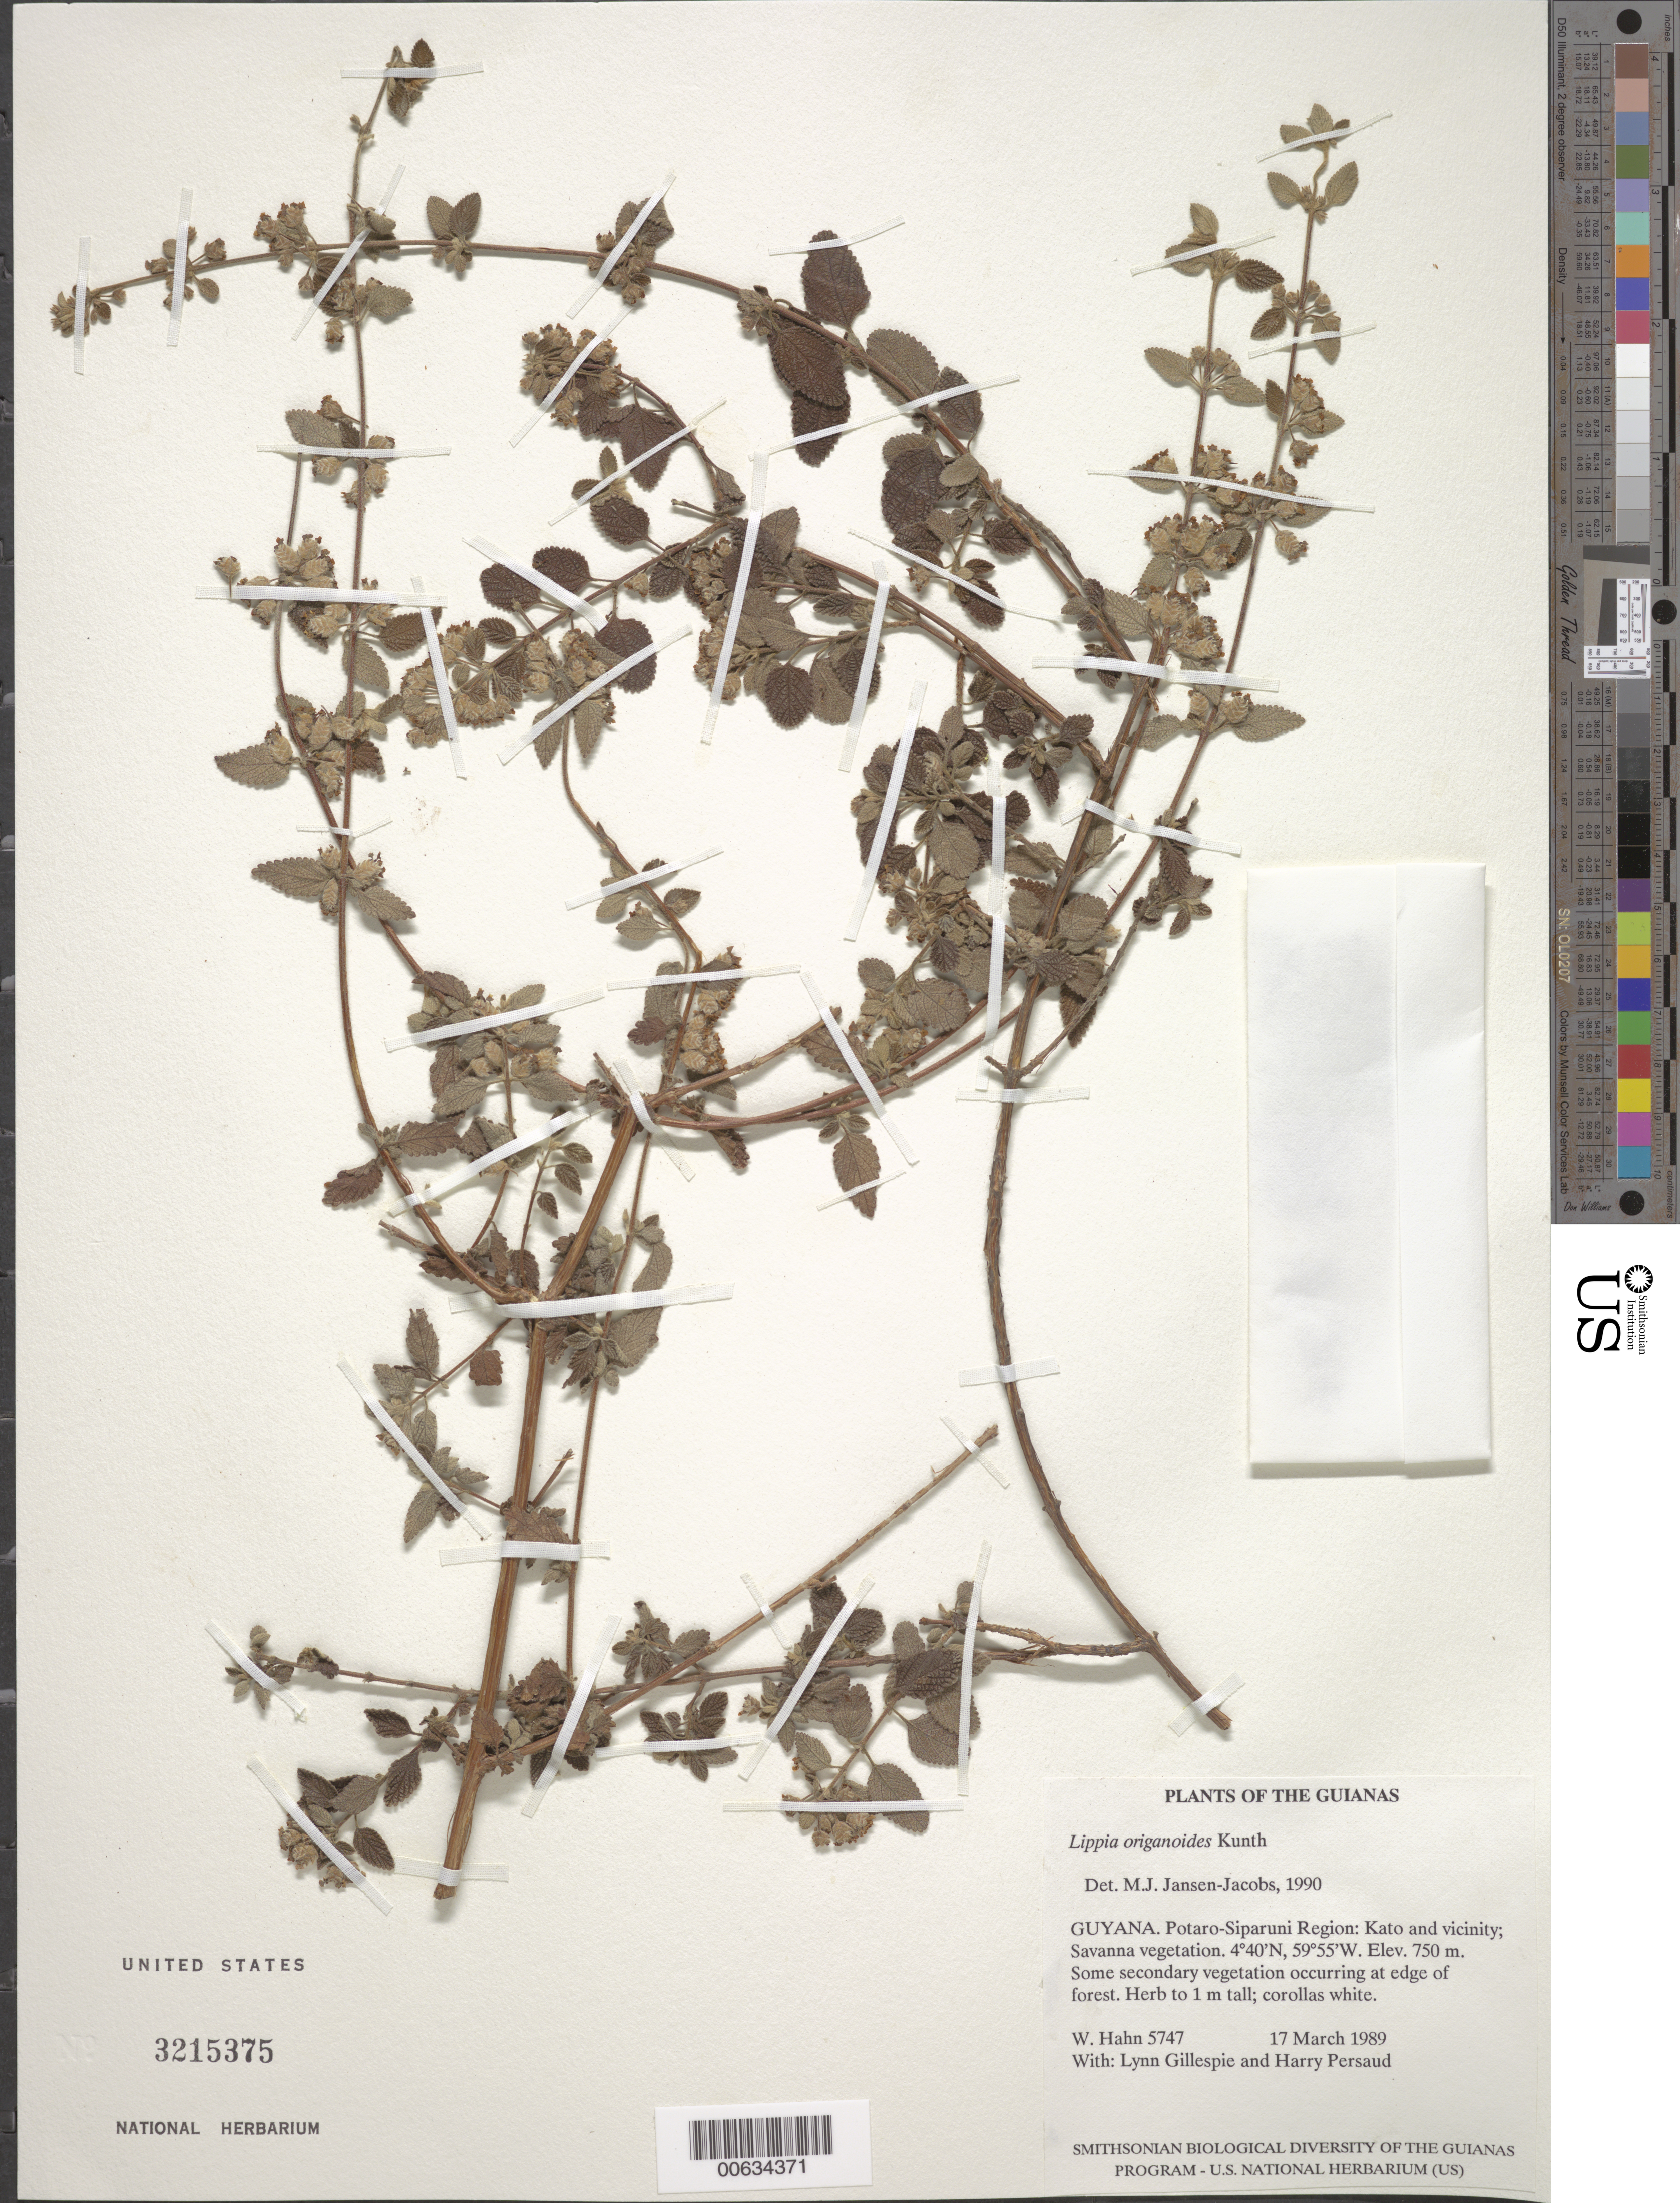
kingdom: Plantae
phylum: Tracheophyta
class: Magnoliopsida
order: Lamiales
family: Verbenaceae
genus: Lippia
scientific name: Lippia origanoides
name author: Kunth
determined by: Jansen-Jacobs, M. J., (U), Nationaal Herbarium Nederland, Utrecht University branch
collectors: W. Hahn, L. J. Gillespie & H. Persaud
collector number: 5747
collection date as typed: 17 March 1989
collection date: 1989-03-17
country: Guyana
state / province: Potaro-Siparuni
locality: Kato and vicinity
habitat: Savanna vegetation. Some secondary vegetation occurring at edge of forest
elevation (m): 750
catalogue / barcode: US 3215375